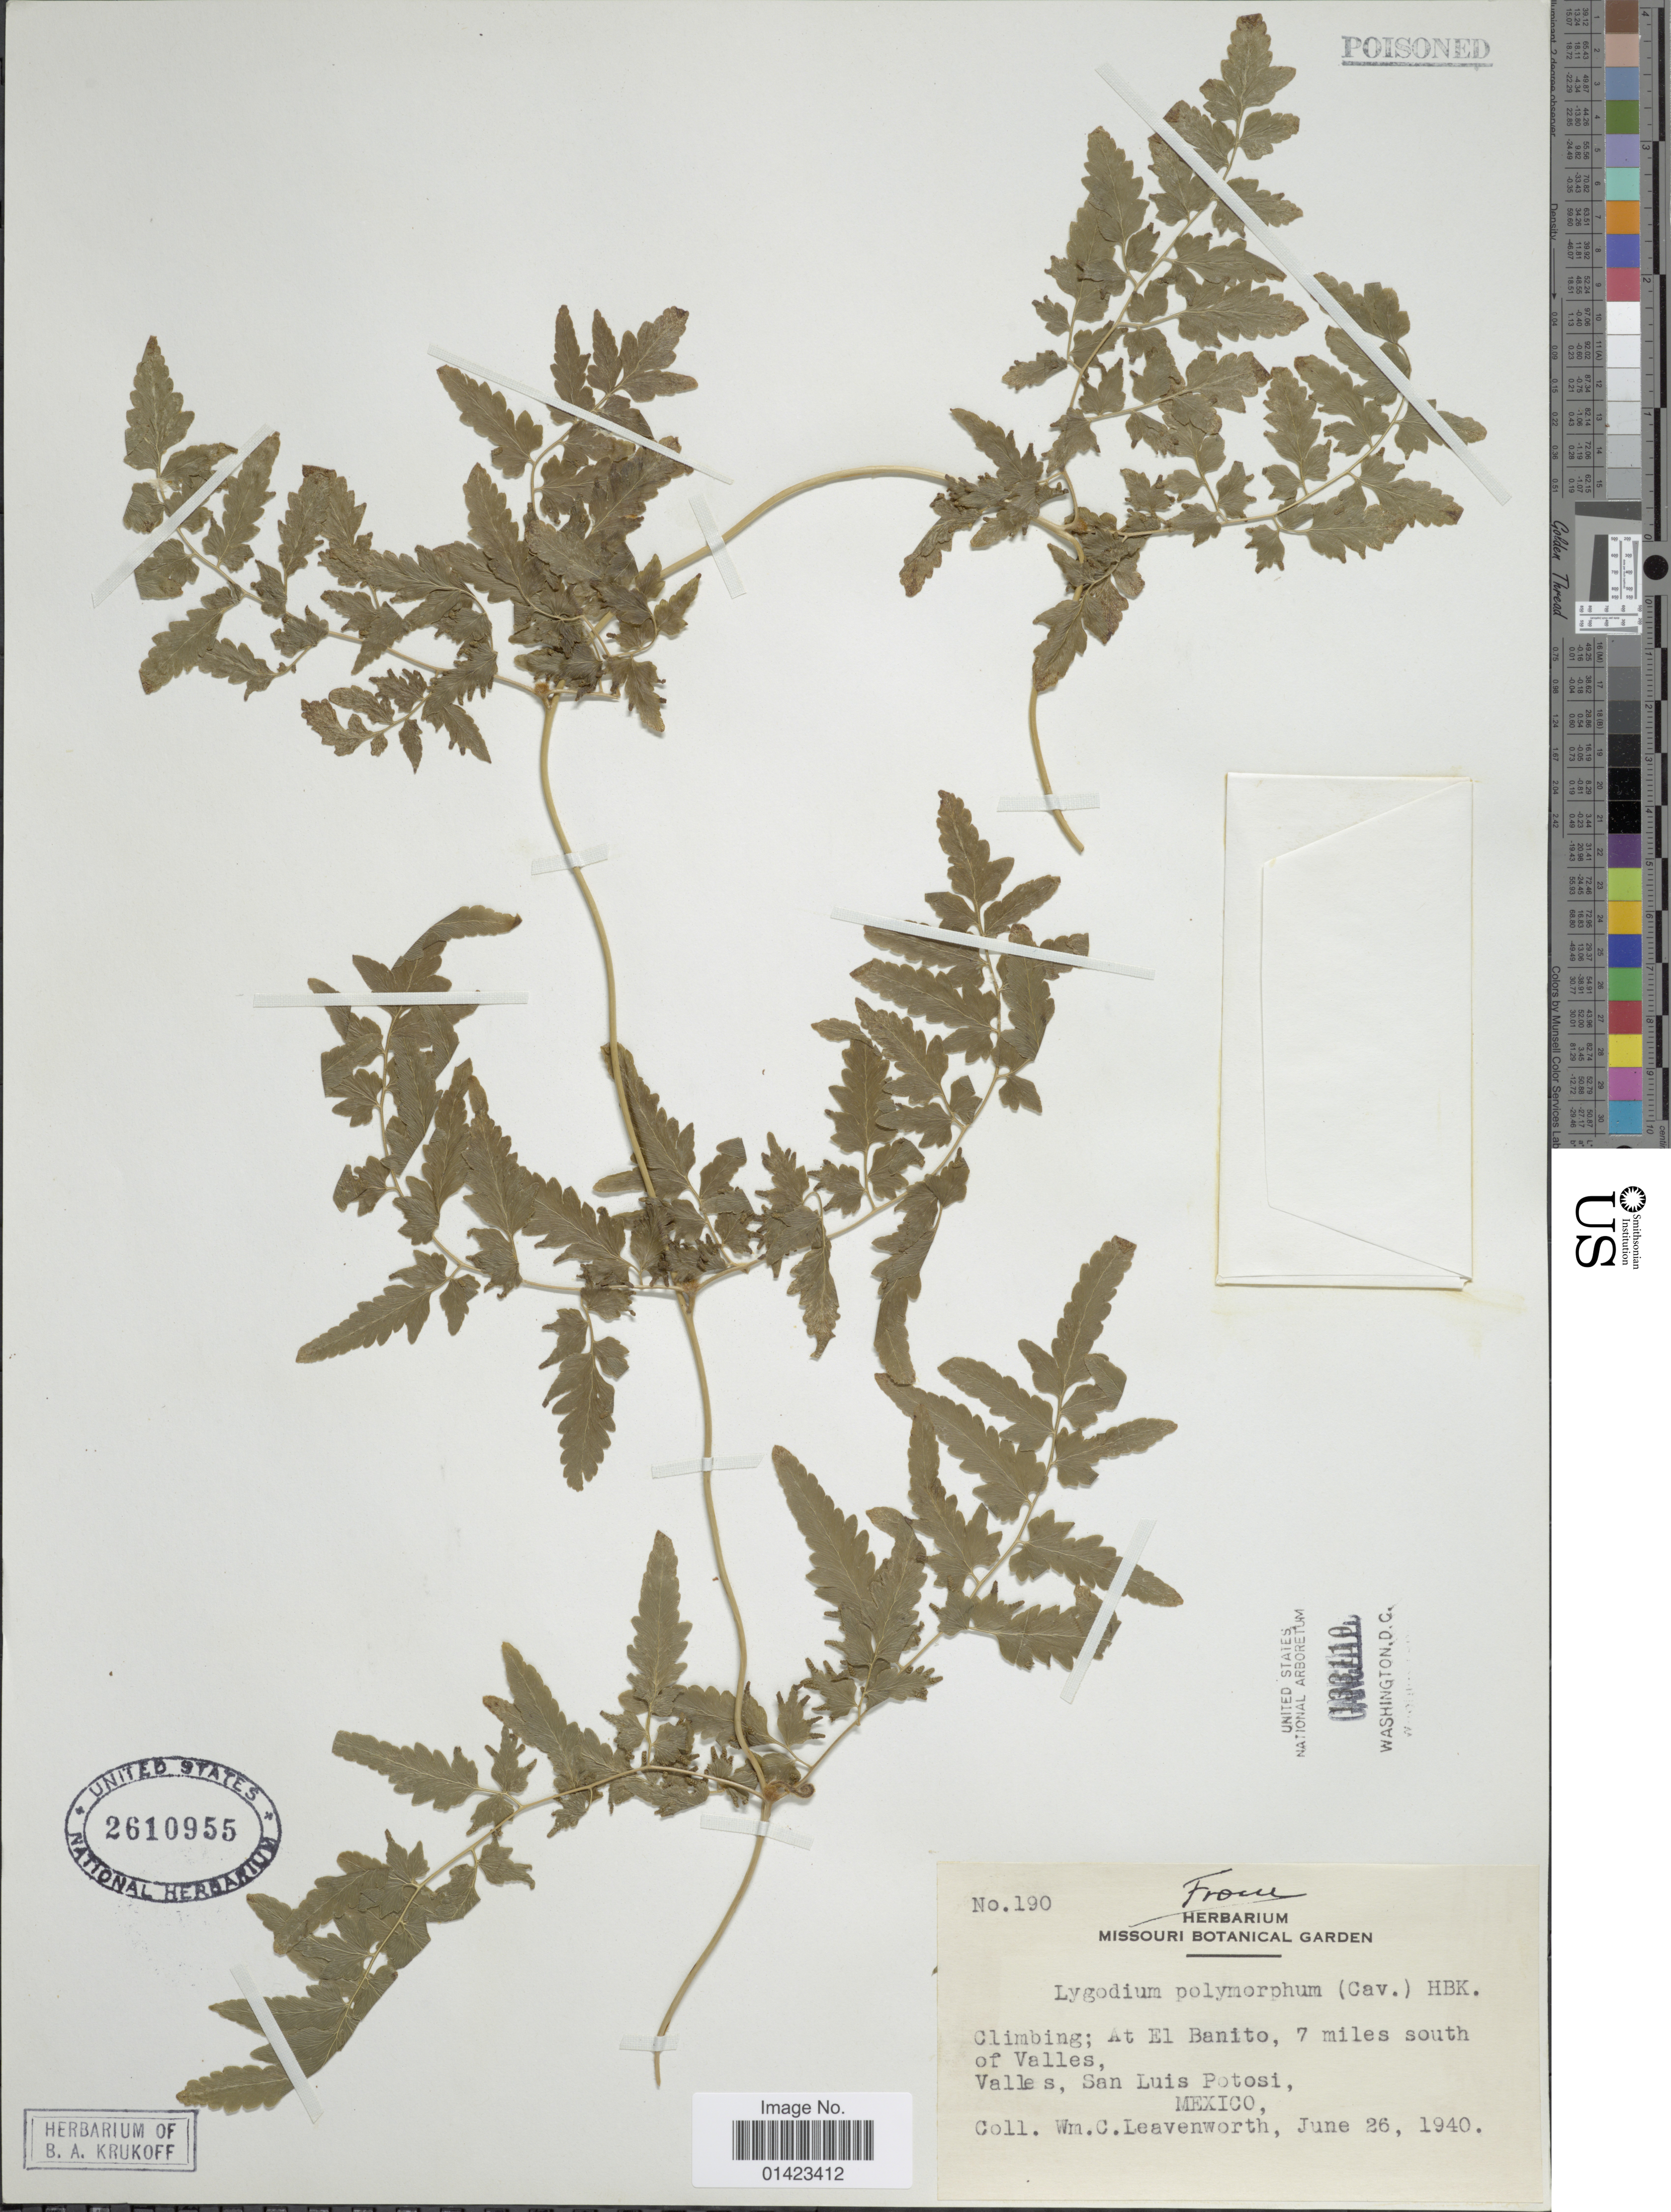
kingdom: Plantae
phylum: Tracheophyta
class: Polypodiopsida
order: Schizaeales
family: Lygodiaceae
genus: Lygodium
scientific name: Lygodium venustum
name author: Sw.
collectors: W. Leavenworth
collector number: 190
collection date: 1940-06-26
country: Mexico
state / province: San Luis Potosí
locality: At El Banito, 7miles south of Valles, San Luis Potosi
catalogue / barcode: US 2610955